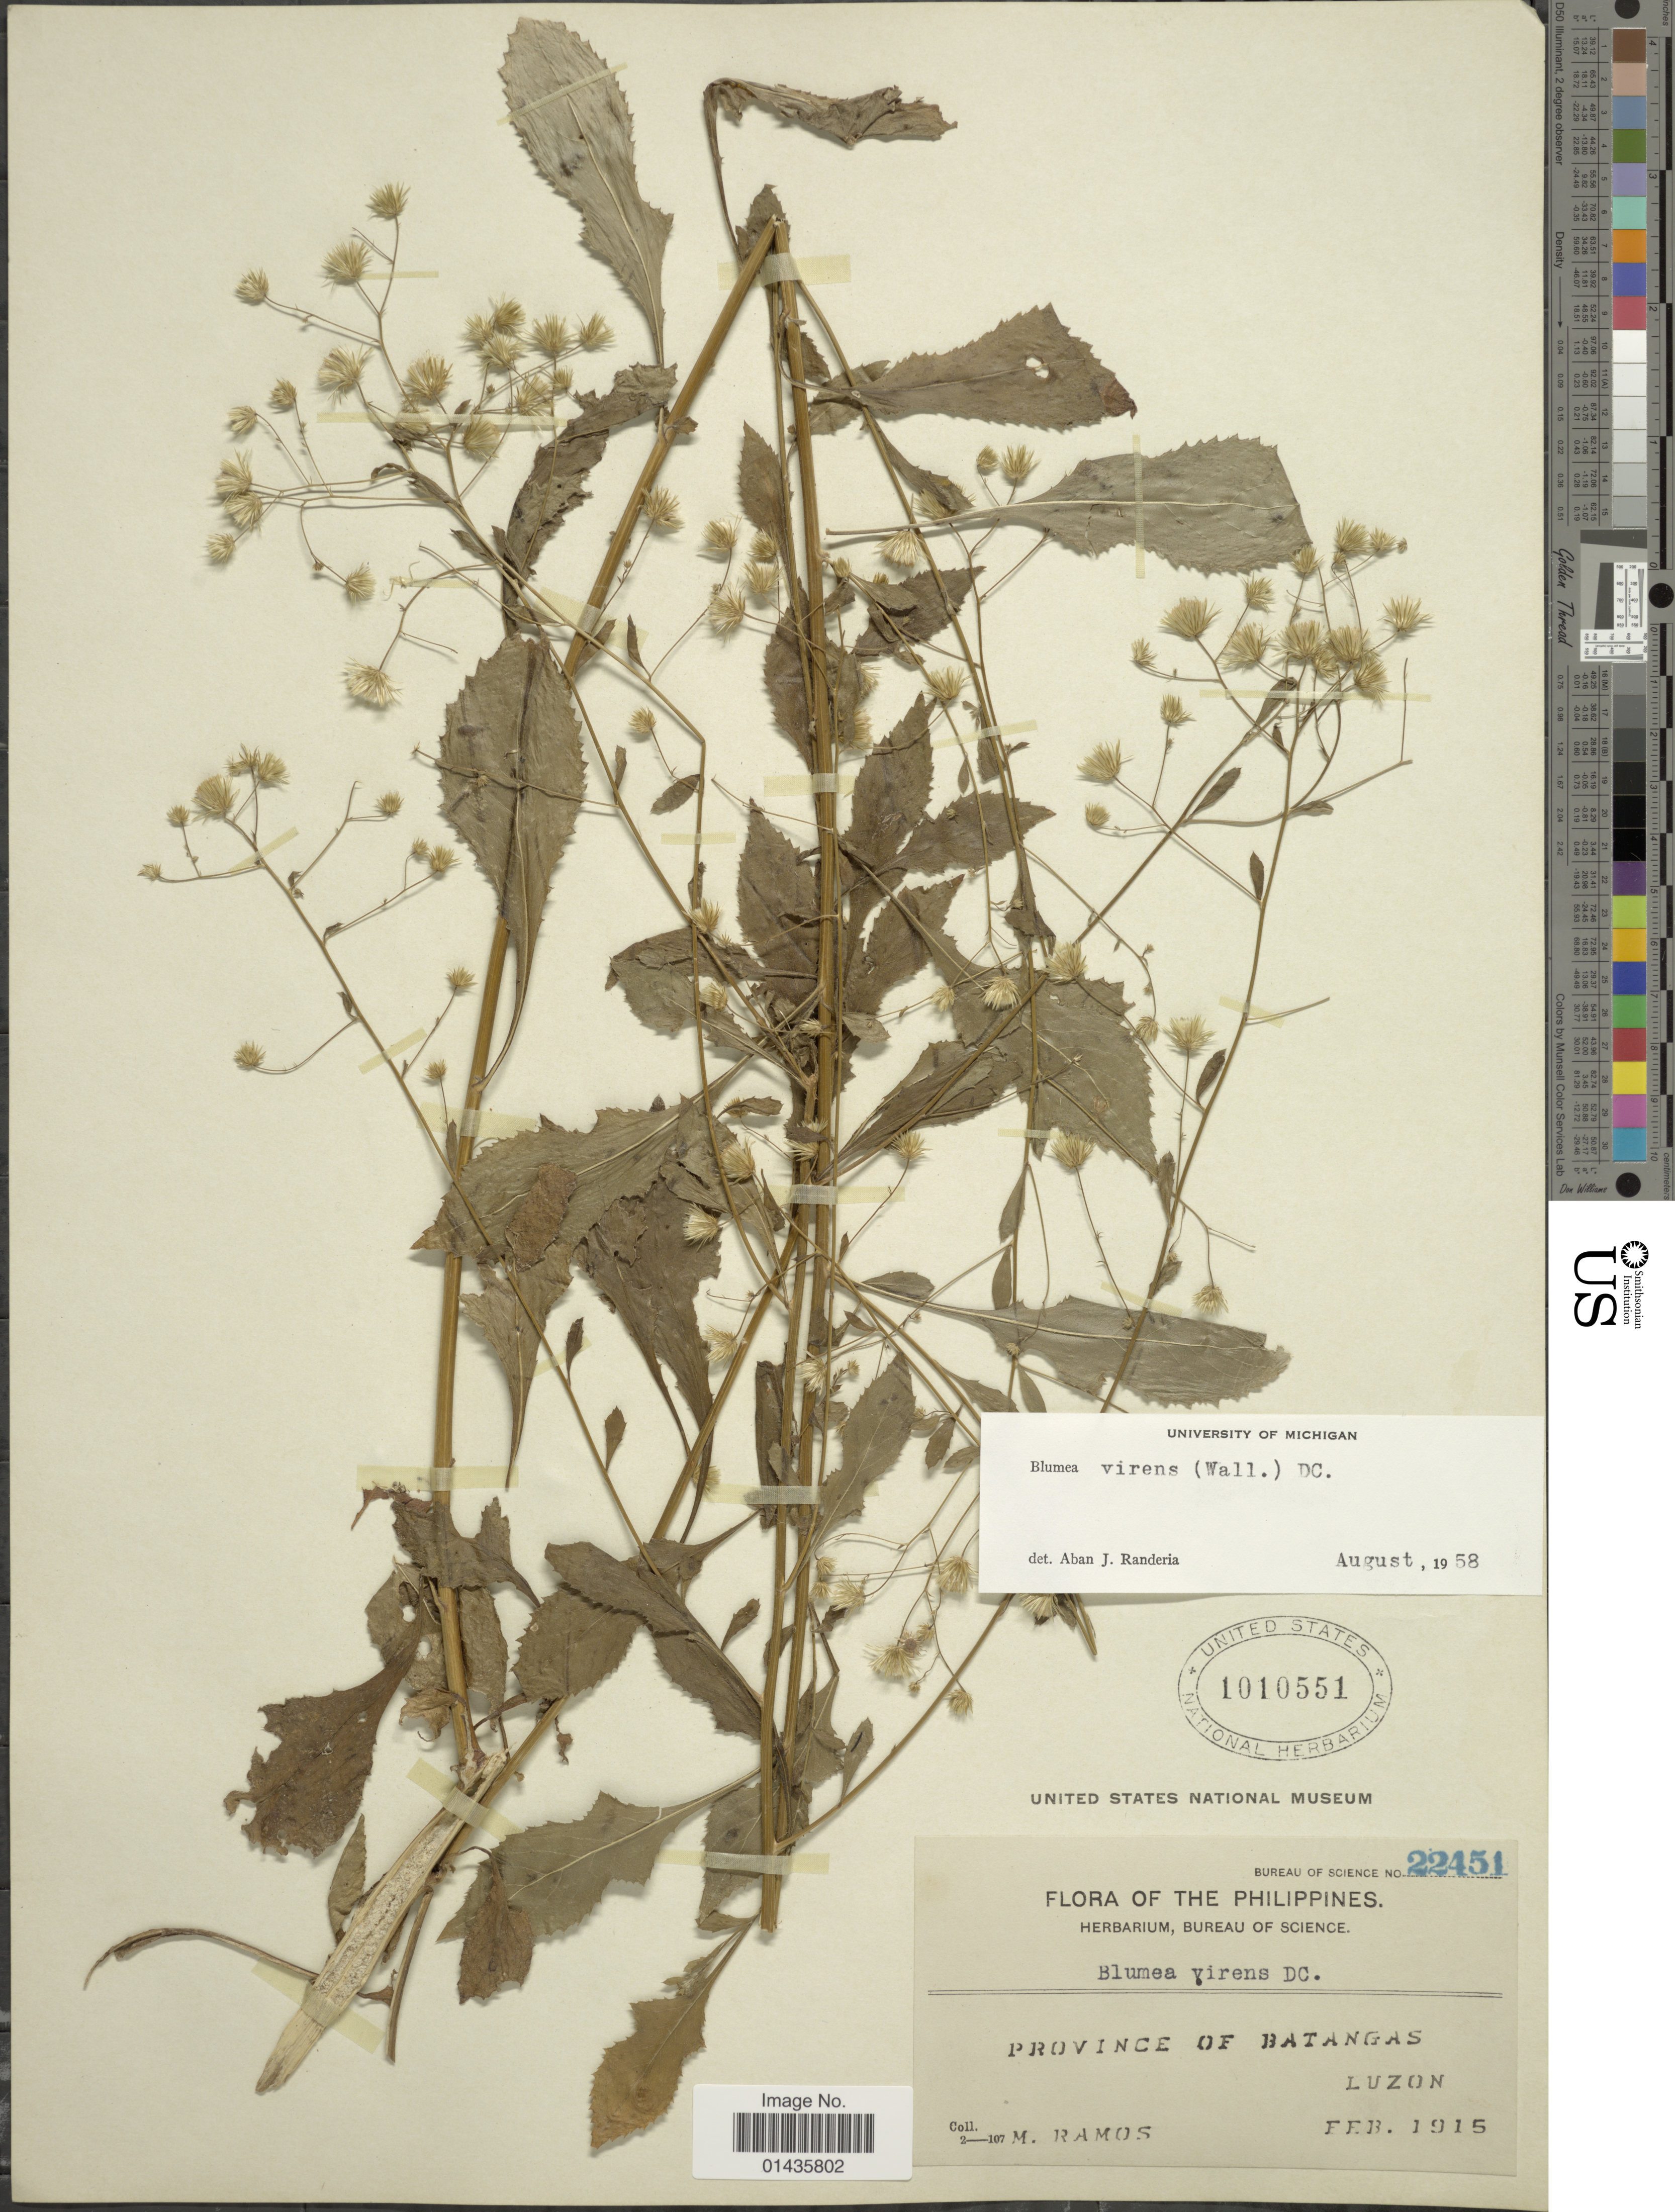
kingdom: Plantae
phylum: Tracheophyta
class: Magnoliopsida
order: Asterales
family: Asteraceae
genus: Blumea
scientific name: Blumea virens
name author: DC.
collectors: M. Ramos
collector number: Bureau of Science 22451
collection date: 1915-02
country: Philippines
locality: Province of Batangas, Luzon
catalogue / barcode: US 1010551